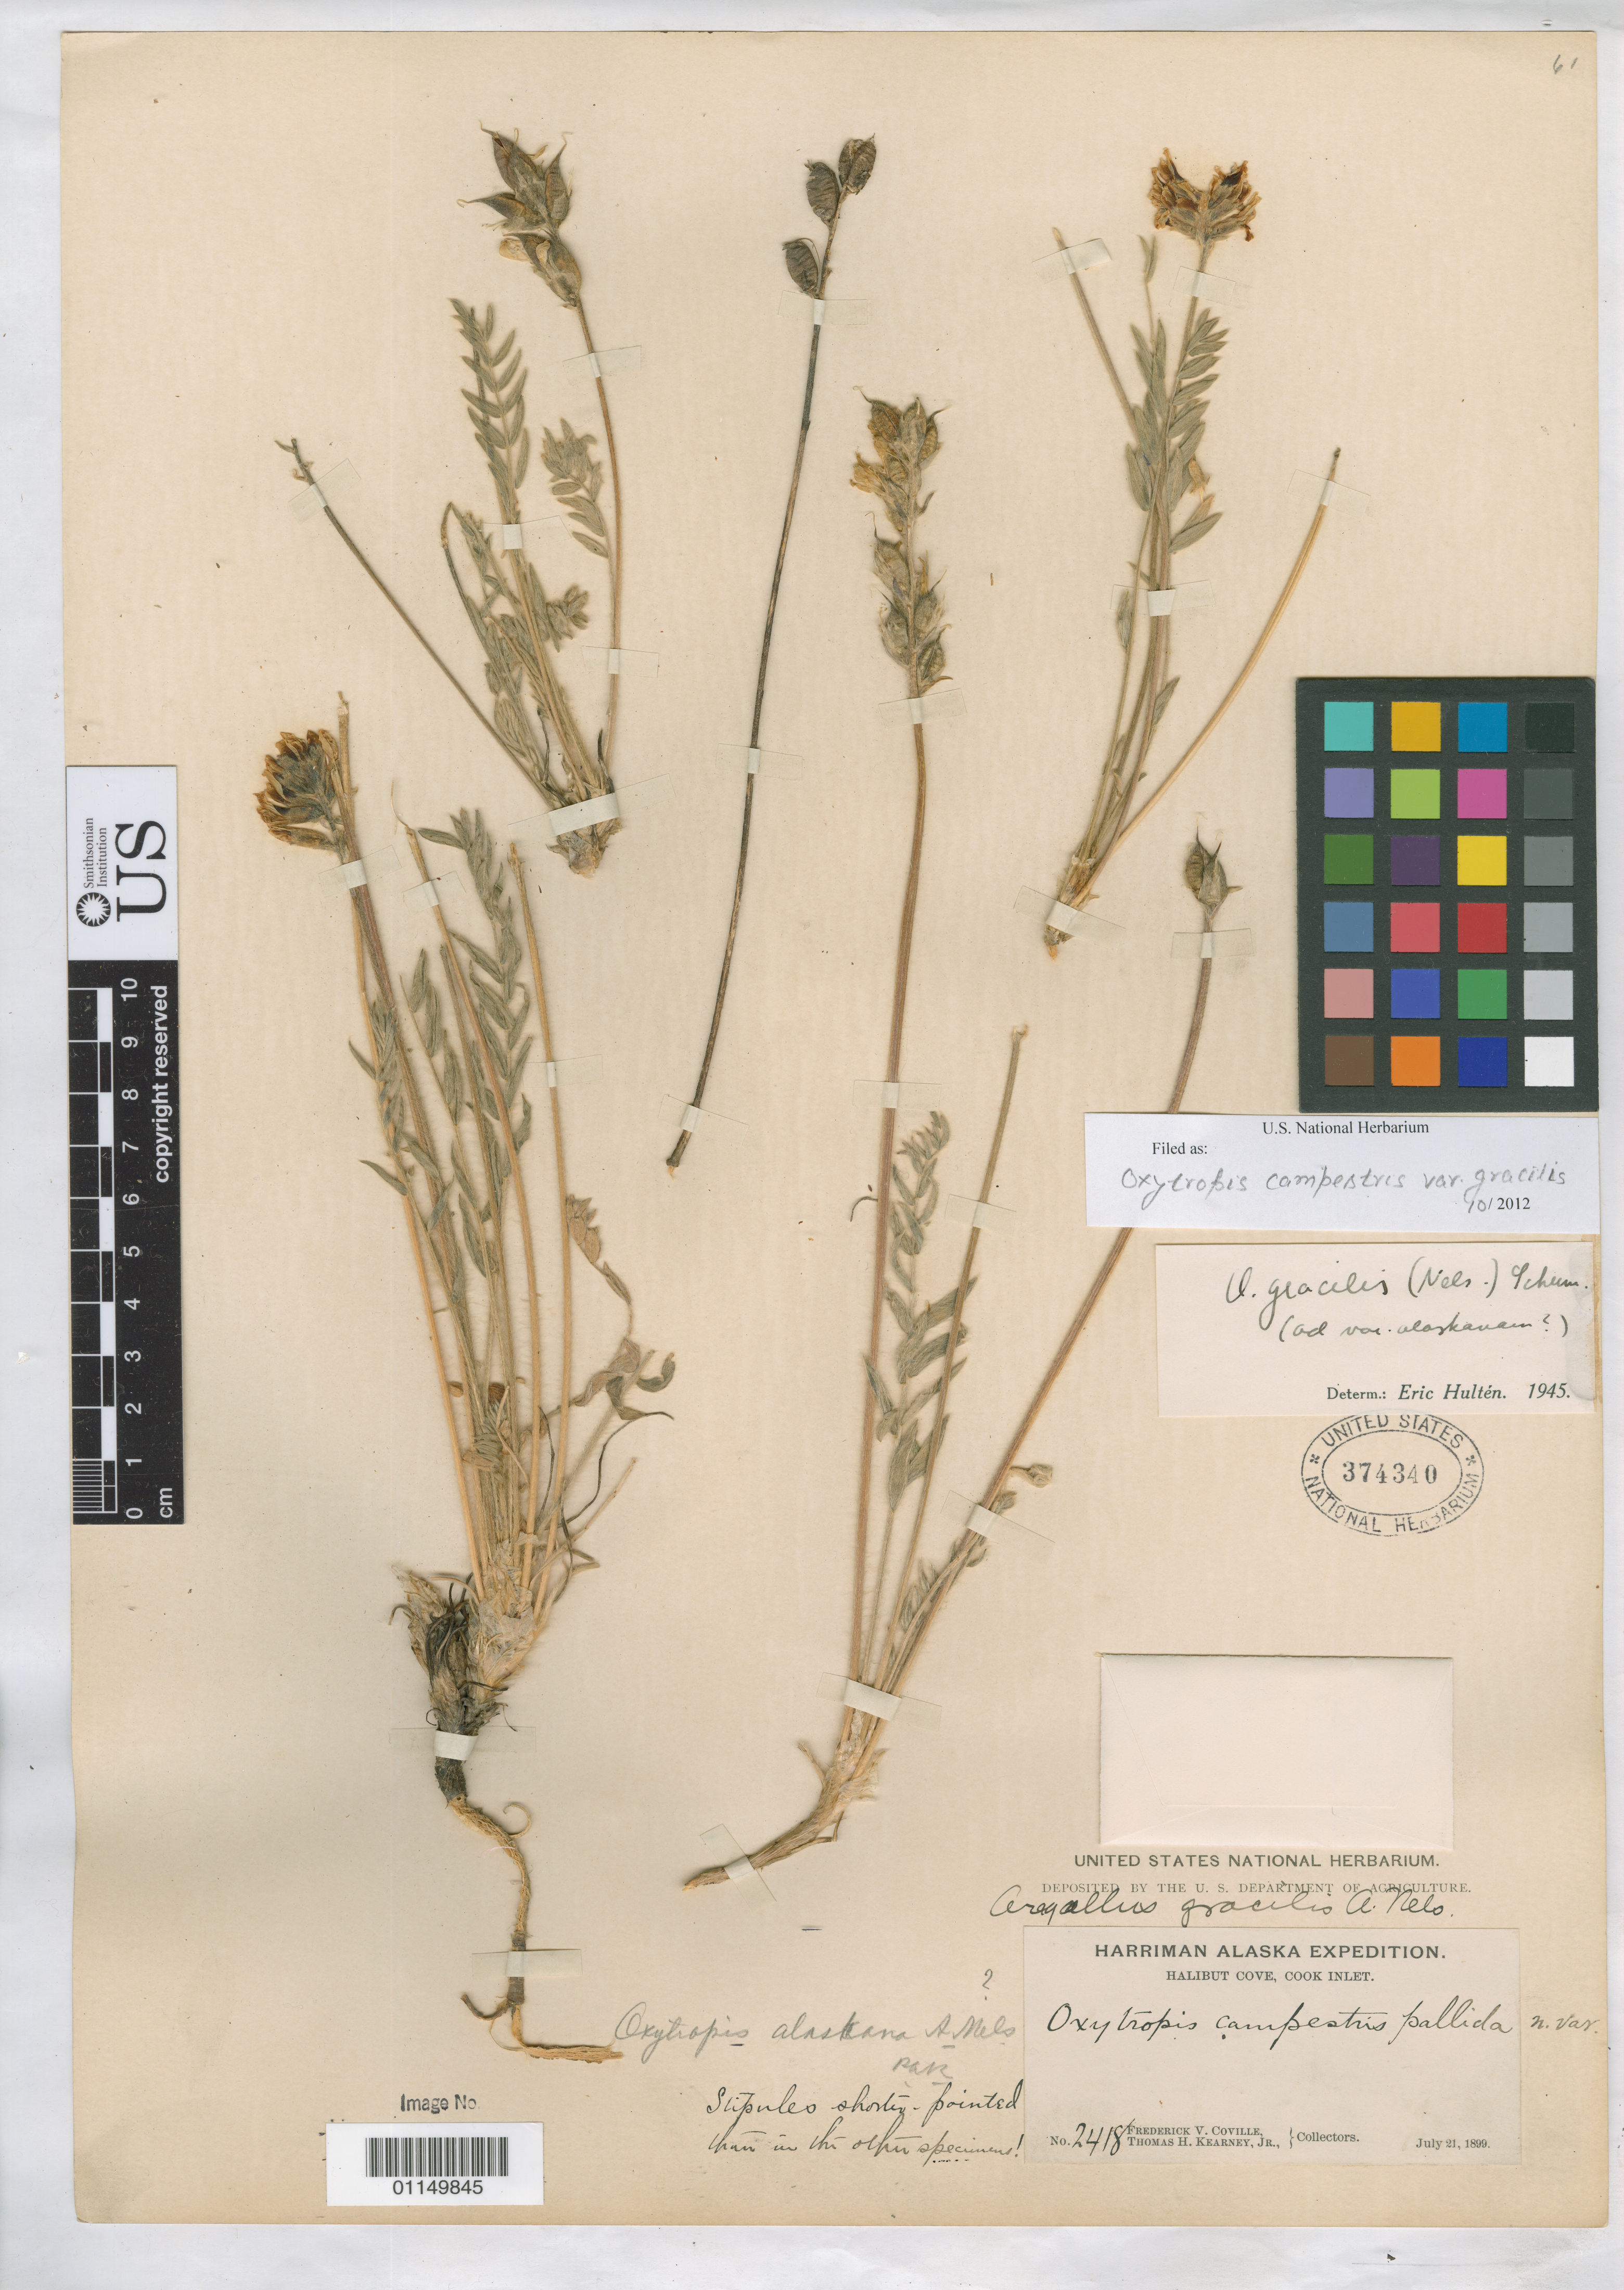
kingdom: Plantae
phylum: Tracheophyta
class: Magnoliopsida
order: Fabales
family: Fabaceae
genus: Oxytropis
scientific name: Oxytropis campestris var. gracilis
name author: (A. Nelson) Barneby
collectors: F. V. Coville & T. H. Kearney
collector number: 2418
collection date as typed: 21 Jul 1899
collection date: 1899-07-21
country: United States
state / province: Alaska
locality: Halibut Cove, Cook Inlet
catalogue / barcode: US 374340